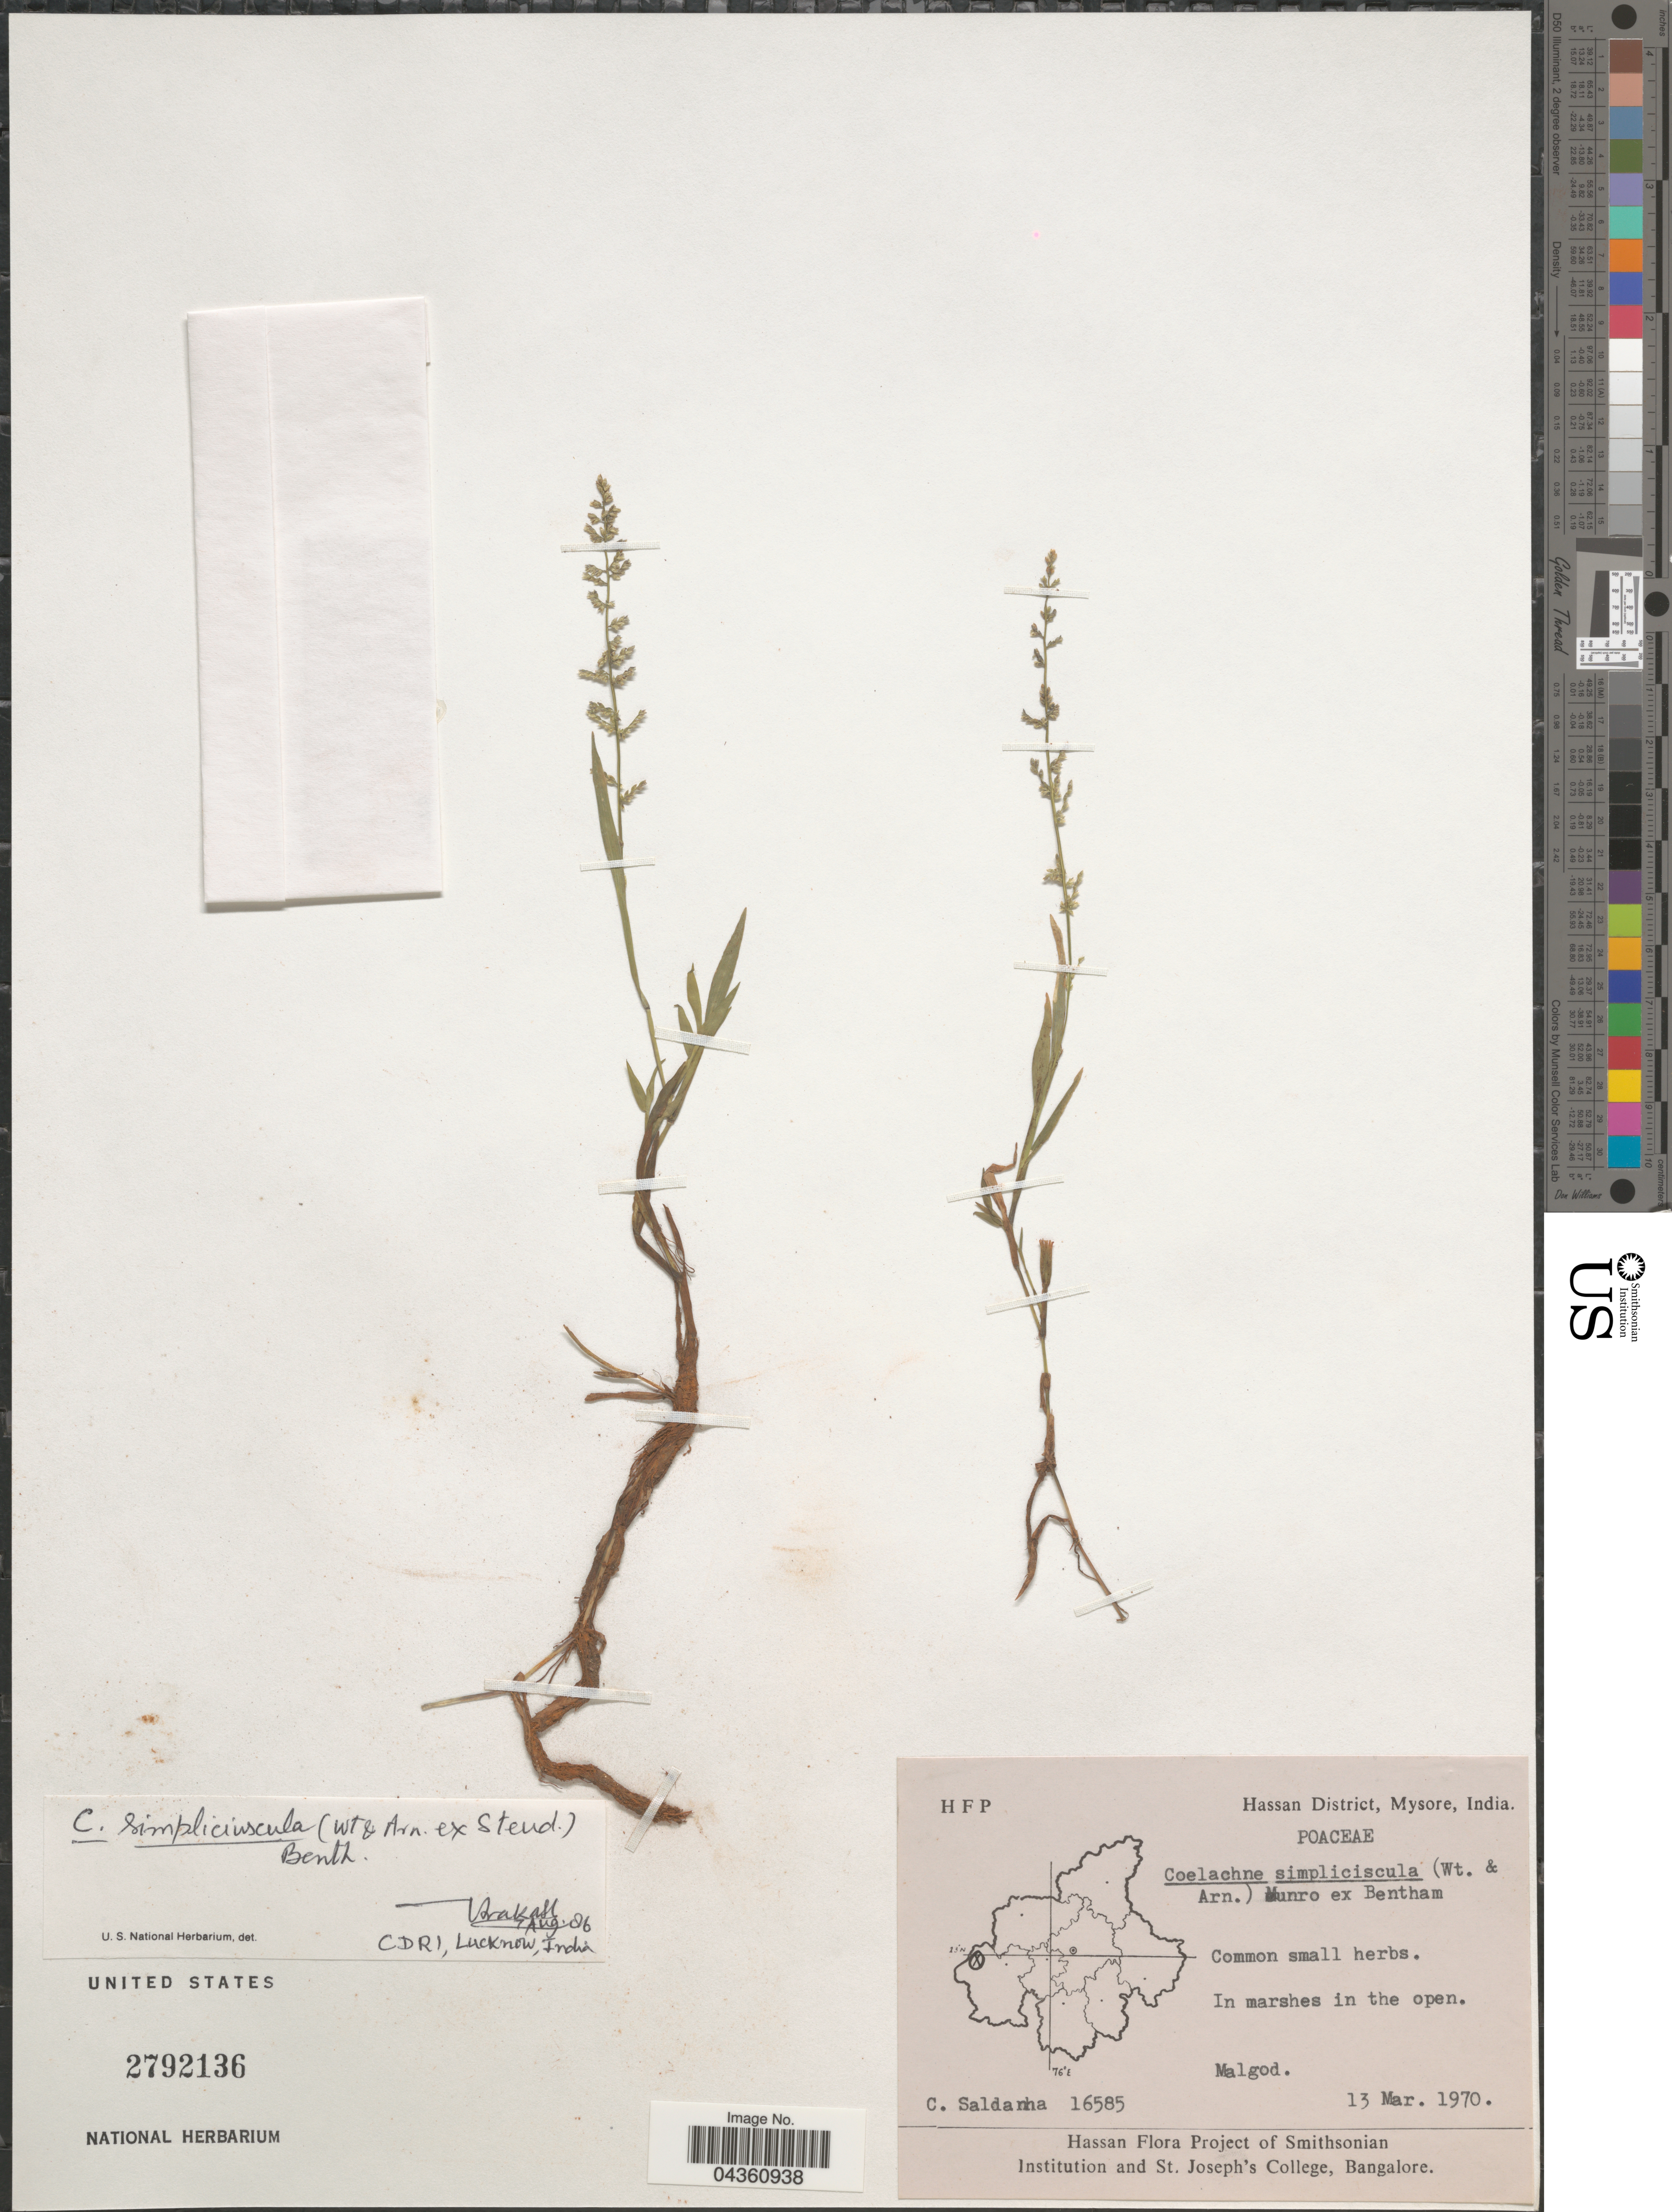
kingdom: Plantae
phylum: Tracheophyta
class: Liliopsida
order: Poales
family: Poaceae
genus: Coelachne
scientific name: Coelachne simpliciuscula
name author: (Wight & Arn. ex Steud.) Munro ex Benth.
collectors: C. Saldanha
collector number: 16585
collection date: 1970-03-13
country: India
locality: Hassan District, Mysore. Malgod.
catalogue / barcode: US 2792136